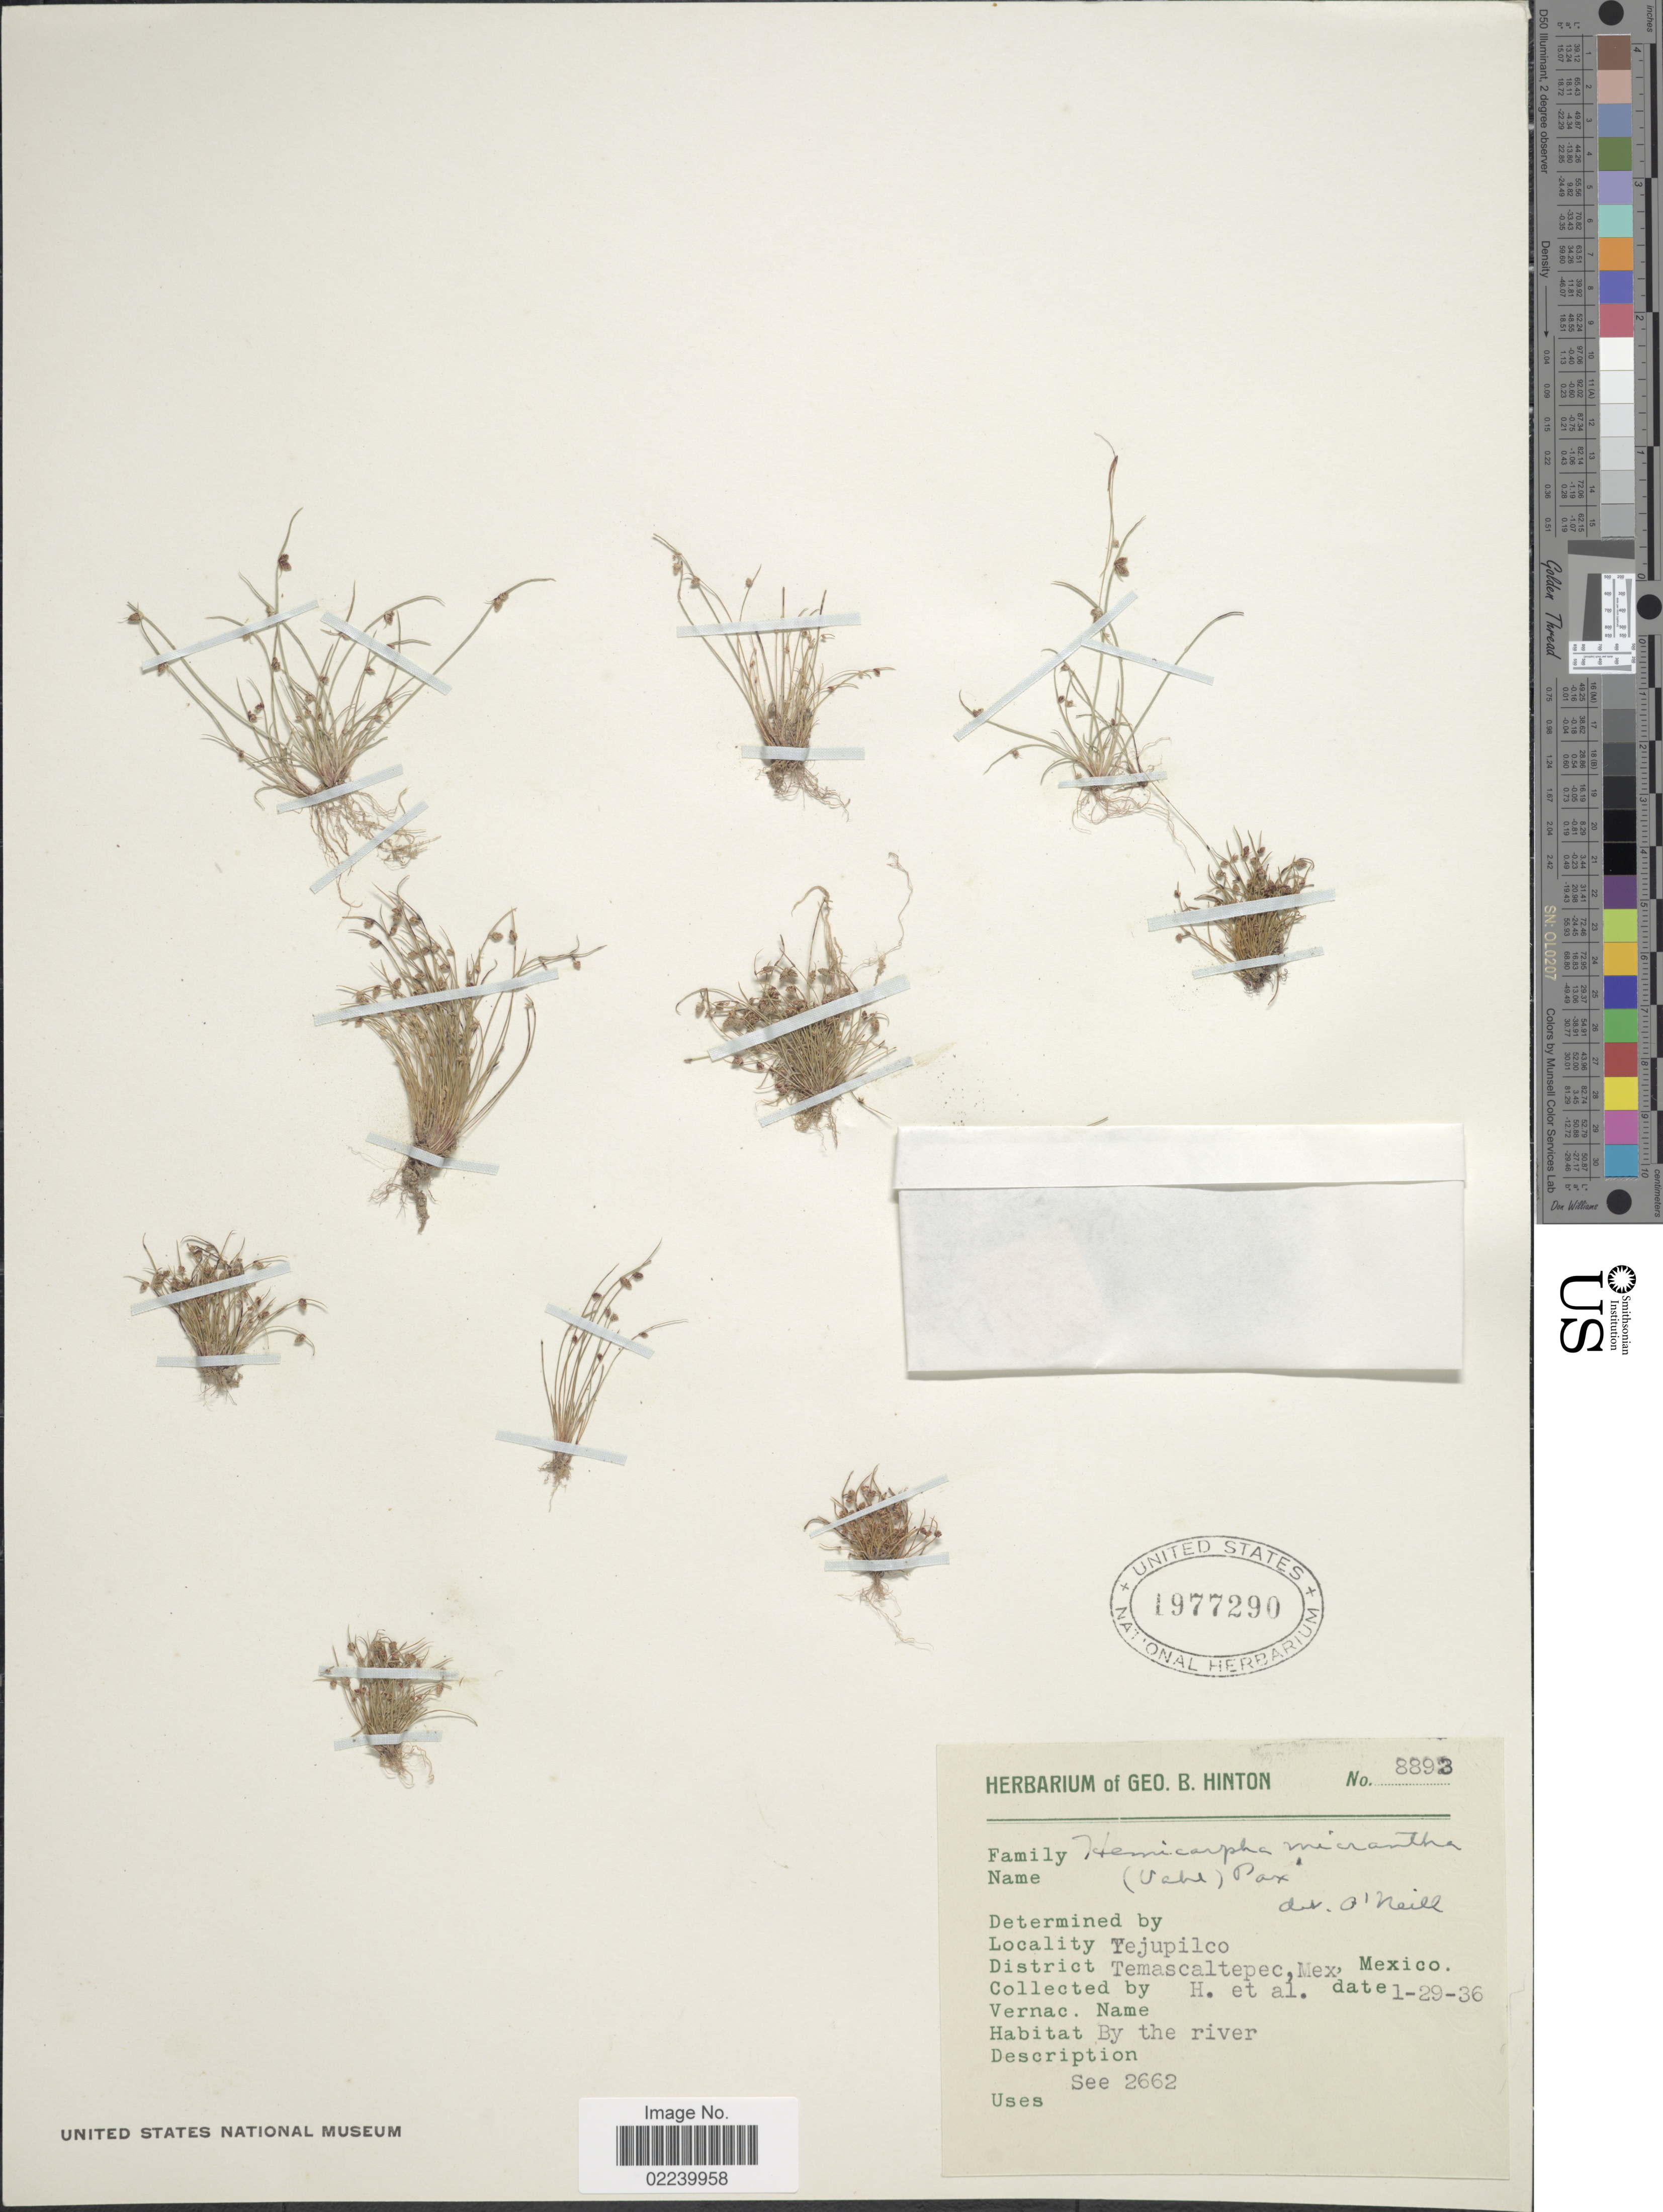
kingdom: Plantae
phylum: Tracheophyta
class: Liliopsida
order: Poales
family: Cyperaceae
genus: Cyperus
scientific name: Cyperus subsquarrosus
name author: (Muhl.) Bauters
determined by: Strong, M. T., (US), Smithsonian Institution - National Museum of Natural History (UNITED STATES)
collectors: G. B. Hinton & et al.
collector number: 8893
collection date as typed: Transcribed d/m/y: 29/1/36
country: Mexico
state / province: México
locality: Tejupilco, District Temascaltepec, by the river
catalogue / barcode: US 1977290